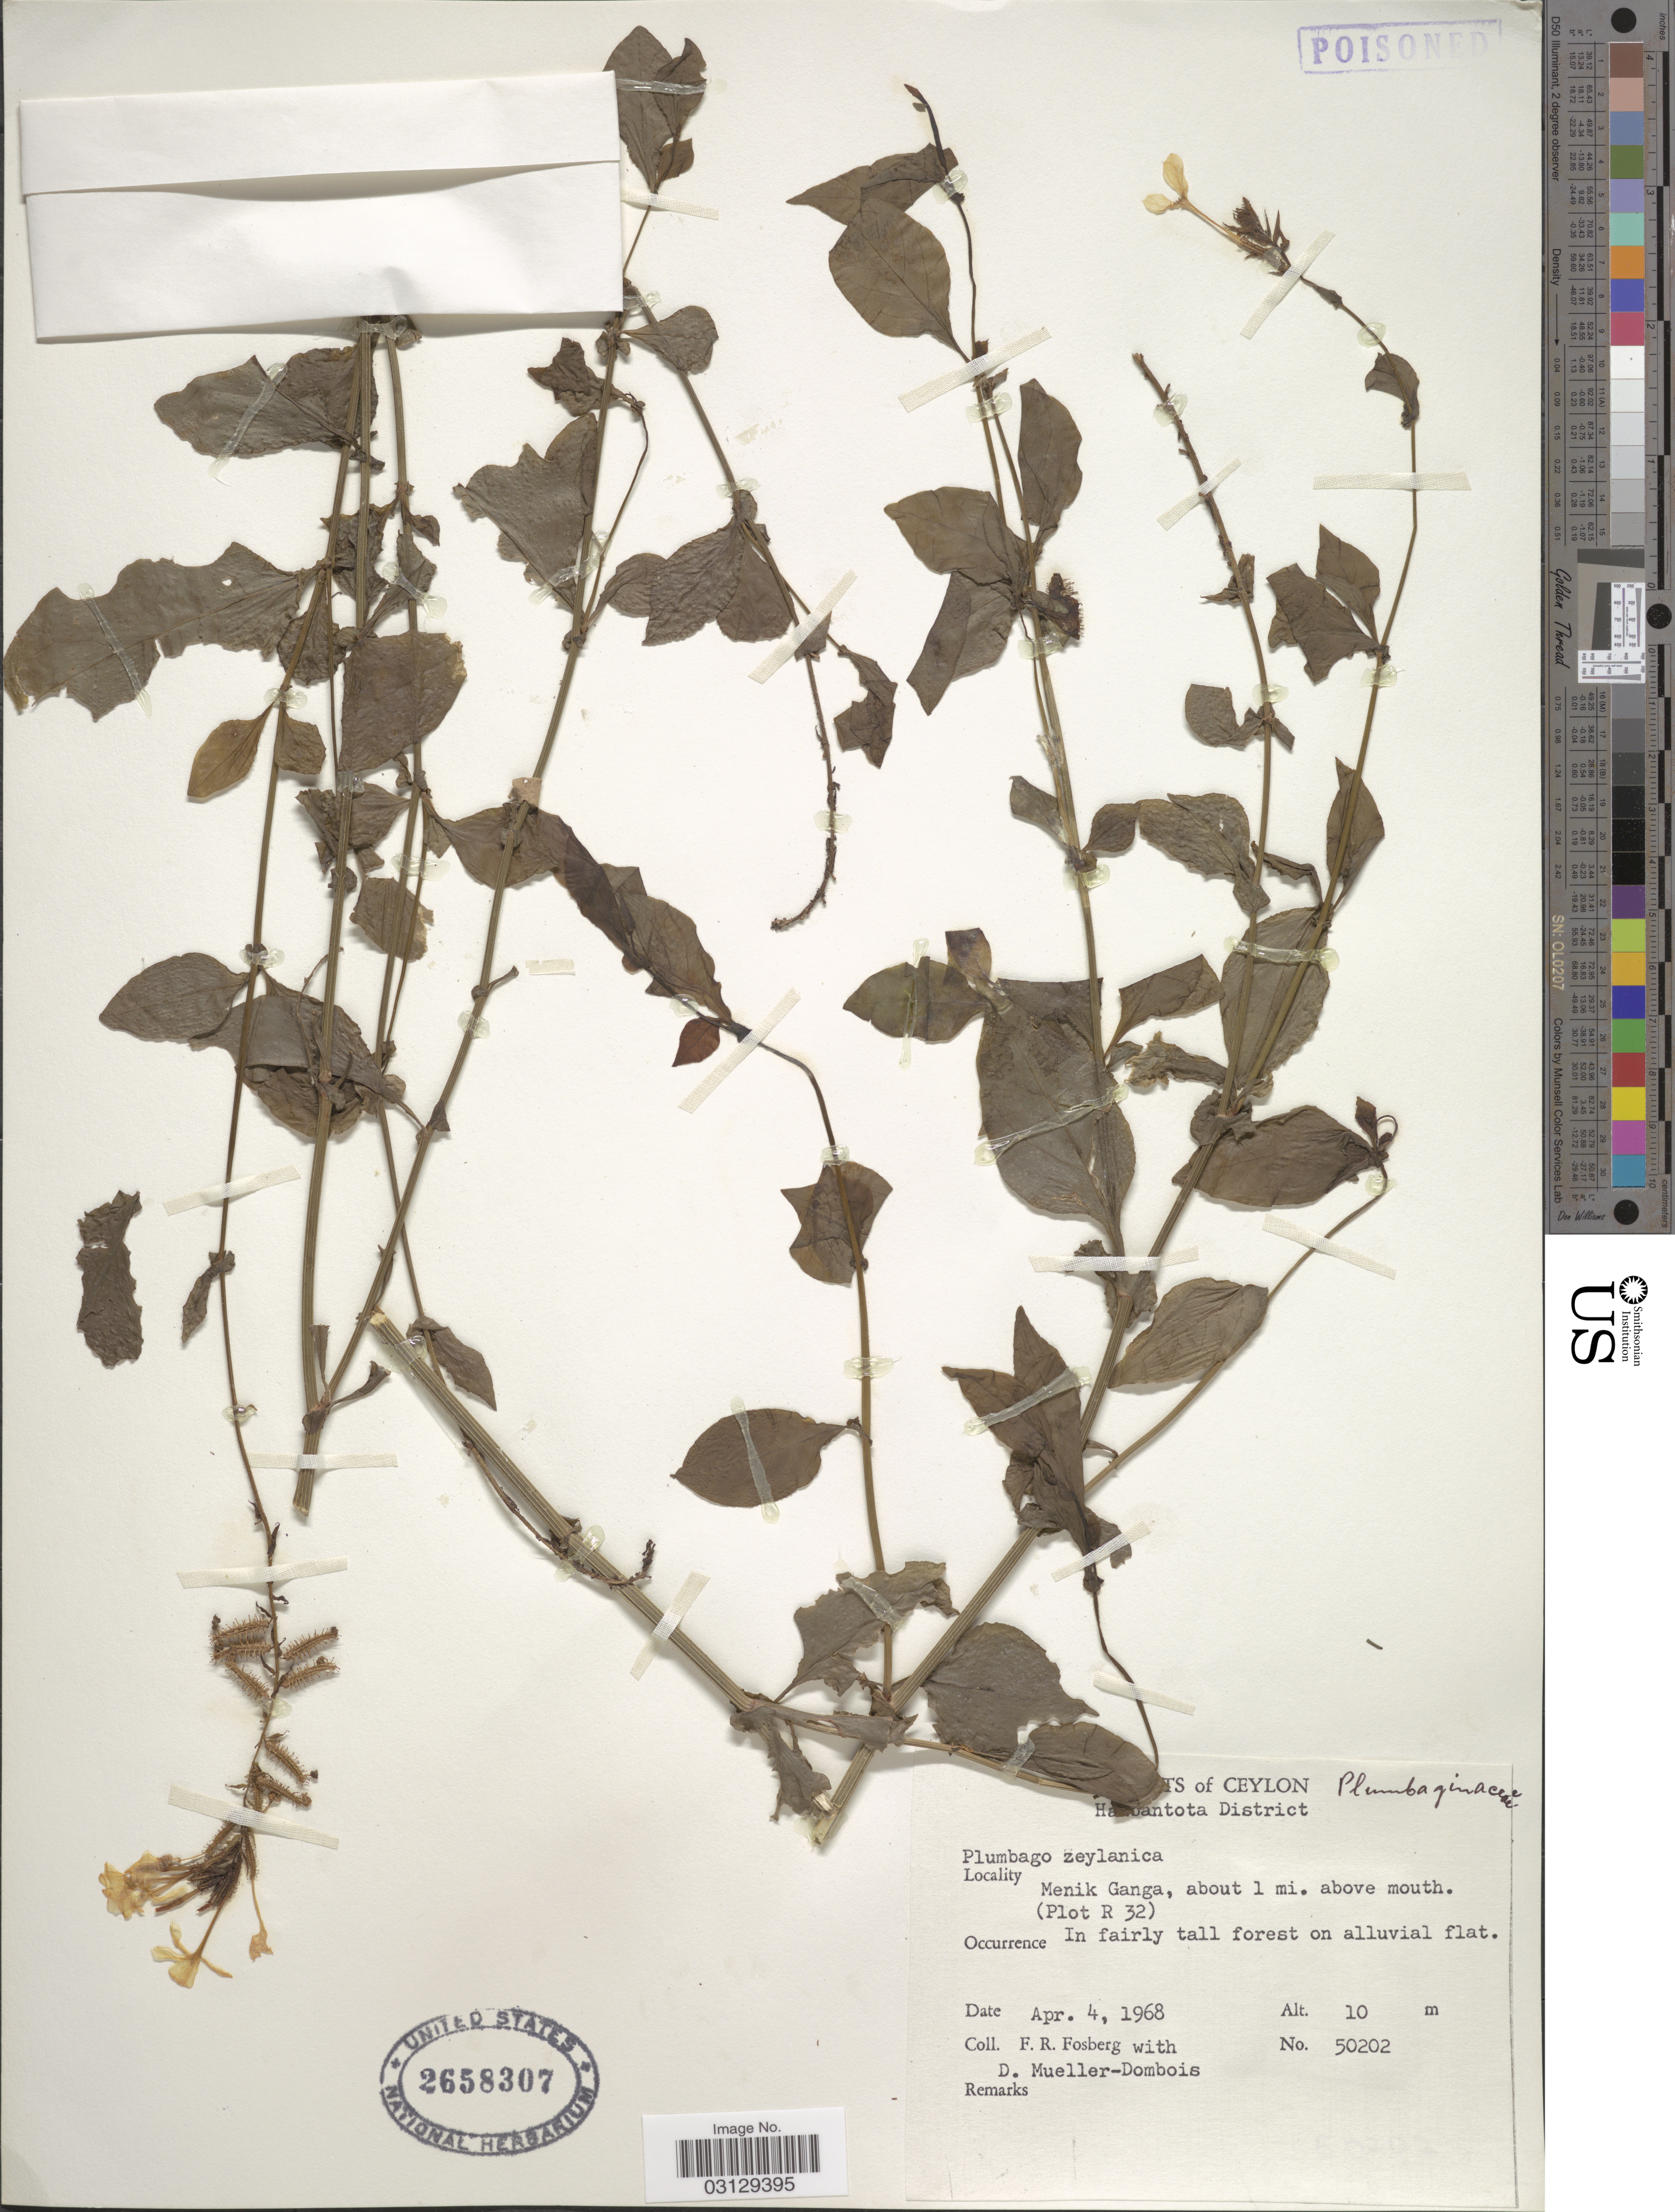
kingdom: Plantae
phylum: Tracheophyta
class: Magnoliopsida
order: Caryophyllales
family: Plumbaginaceae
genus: Plumbago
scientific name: Plumbago zeylanica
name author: L.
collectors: F. R. Fosberg & D. Mueller-Dombois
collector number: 50202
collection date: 1968-04-04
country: Sri Lanka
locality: Ceylon. H [illegible text]antota District. Menik Ganga, about 1 mi. above mouth. (Plot R 32).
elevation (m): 10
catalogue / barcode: US 2658307